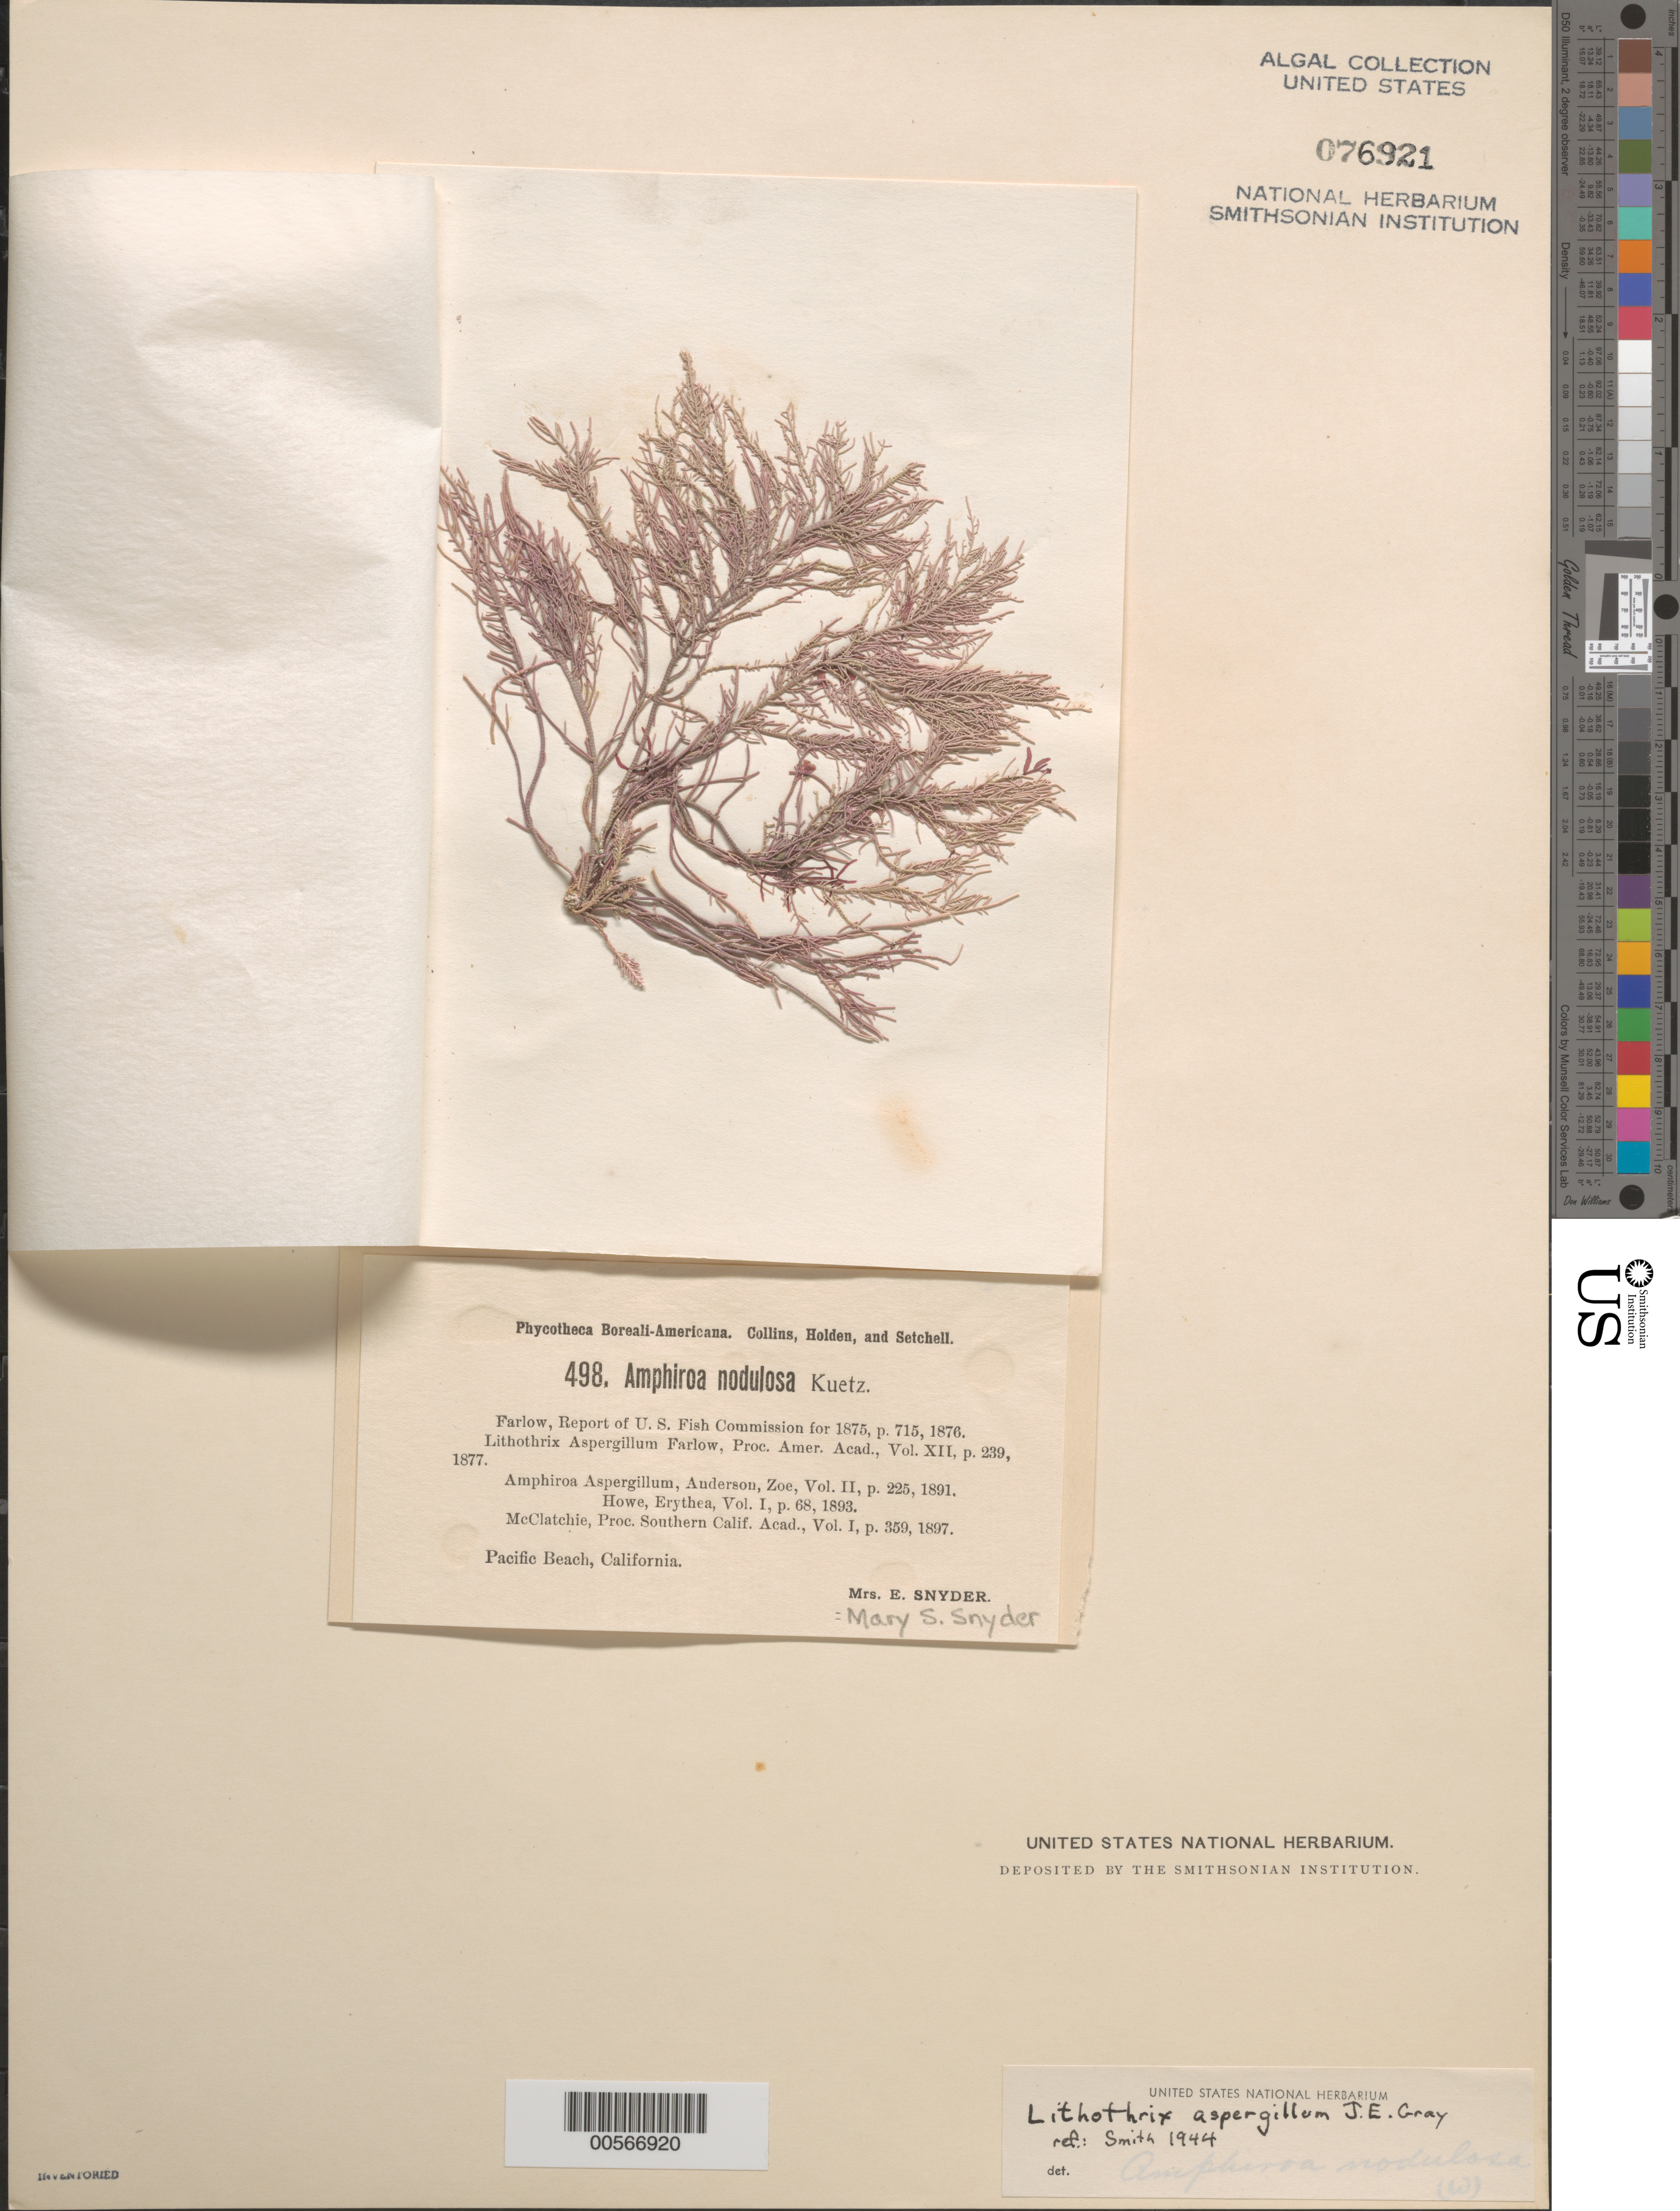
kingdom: Plantae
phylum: Rhodophyta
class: Florideophyceae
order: Corallinales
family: Lithophyllaceae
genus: Lithothrix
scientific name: Lithothrix aspergillum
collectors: M. Snyder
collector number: Pr-a-498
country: United States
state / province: California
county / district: San Diego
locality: Pacific Beach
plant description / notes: Collins, Holden & Setchell, Phycotheca Boreali-Americana, as Amphiroa nodulosa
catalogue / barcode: US 76921